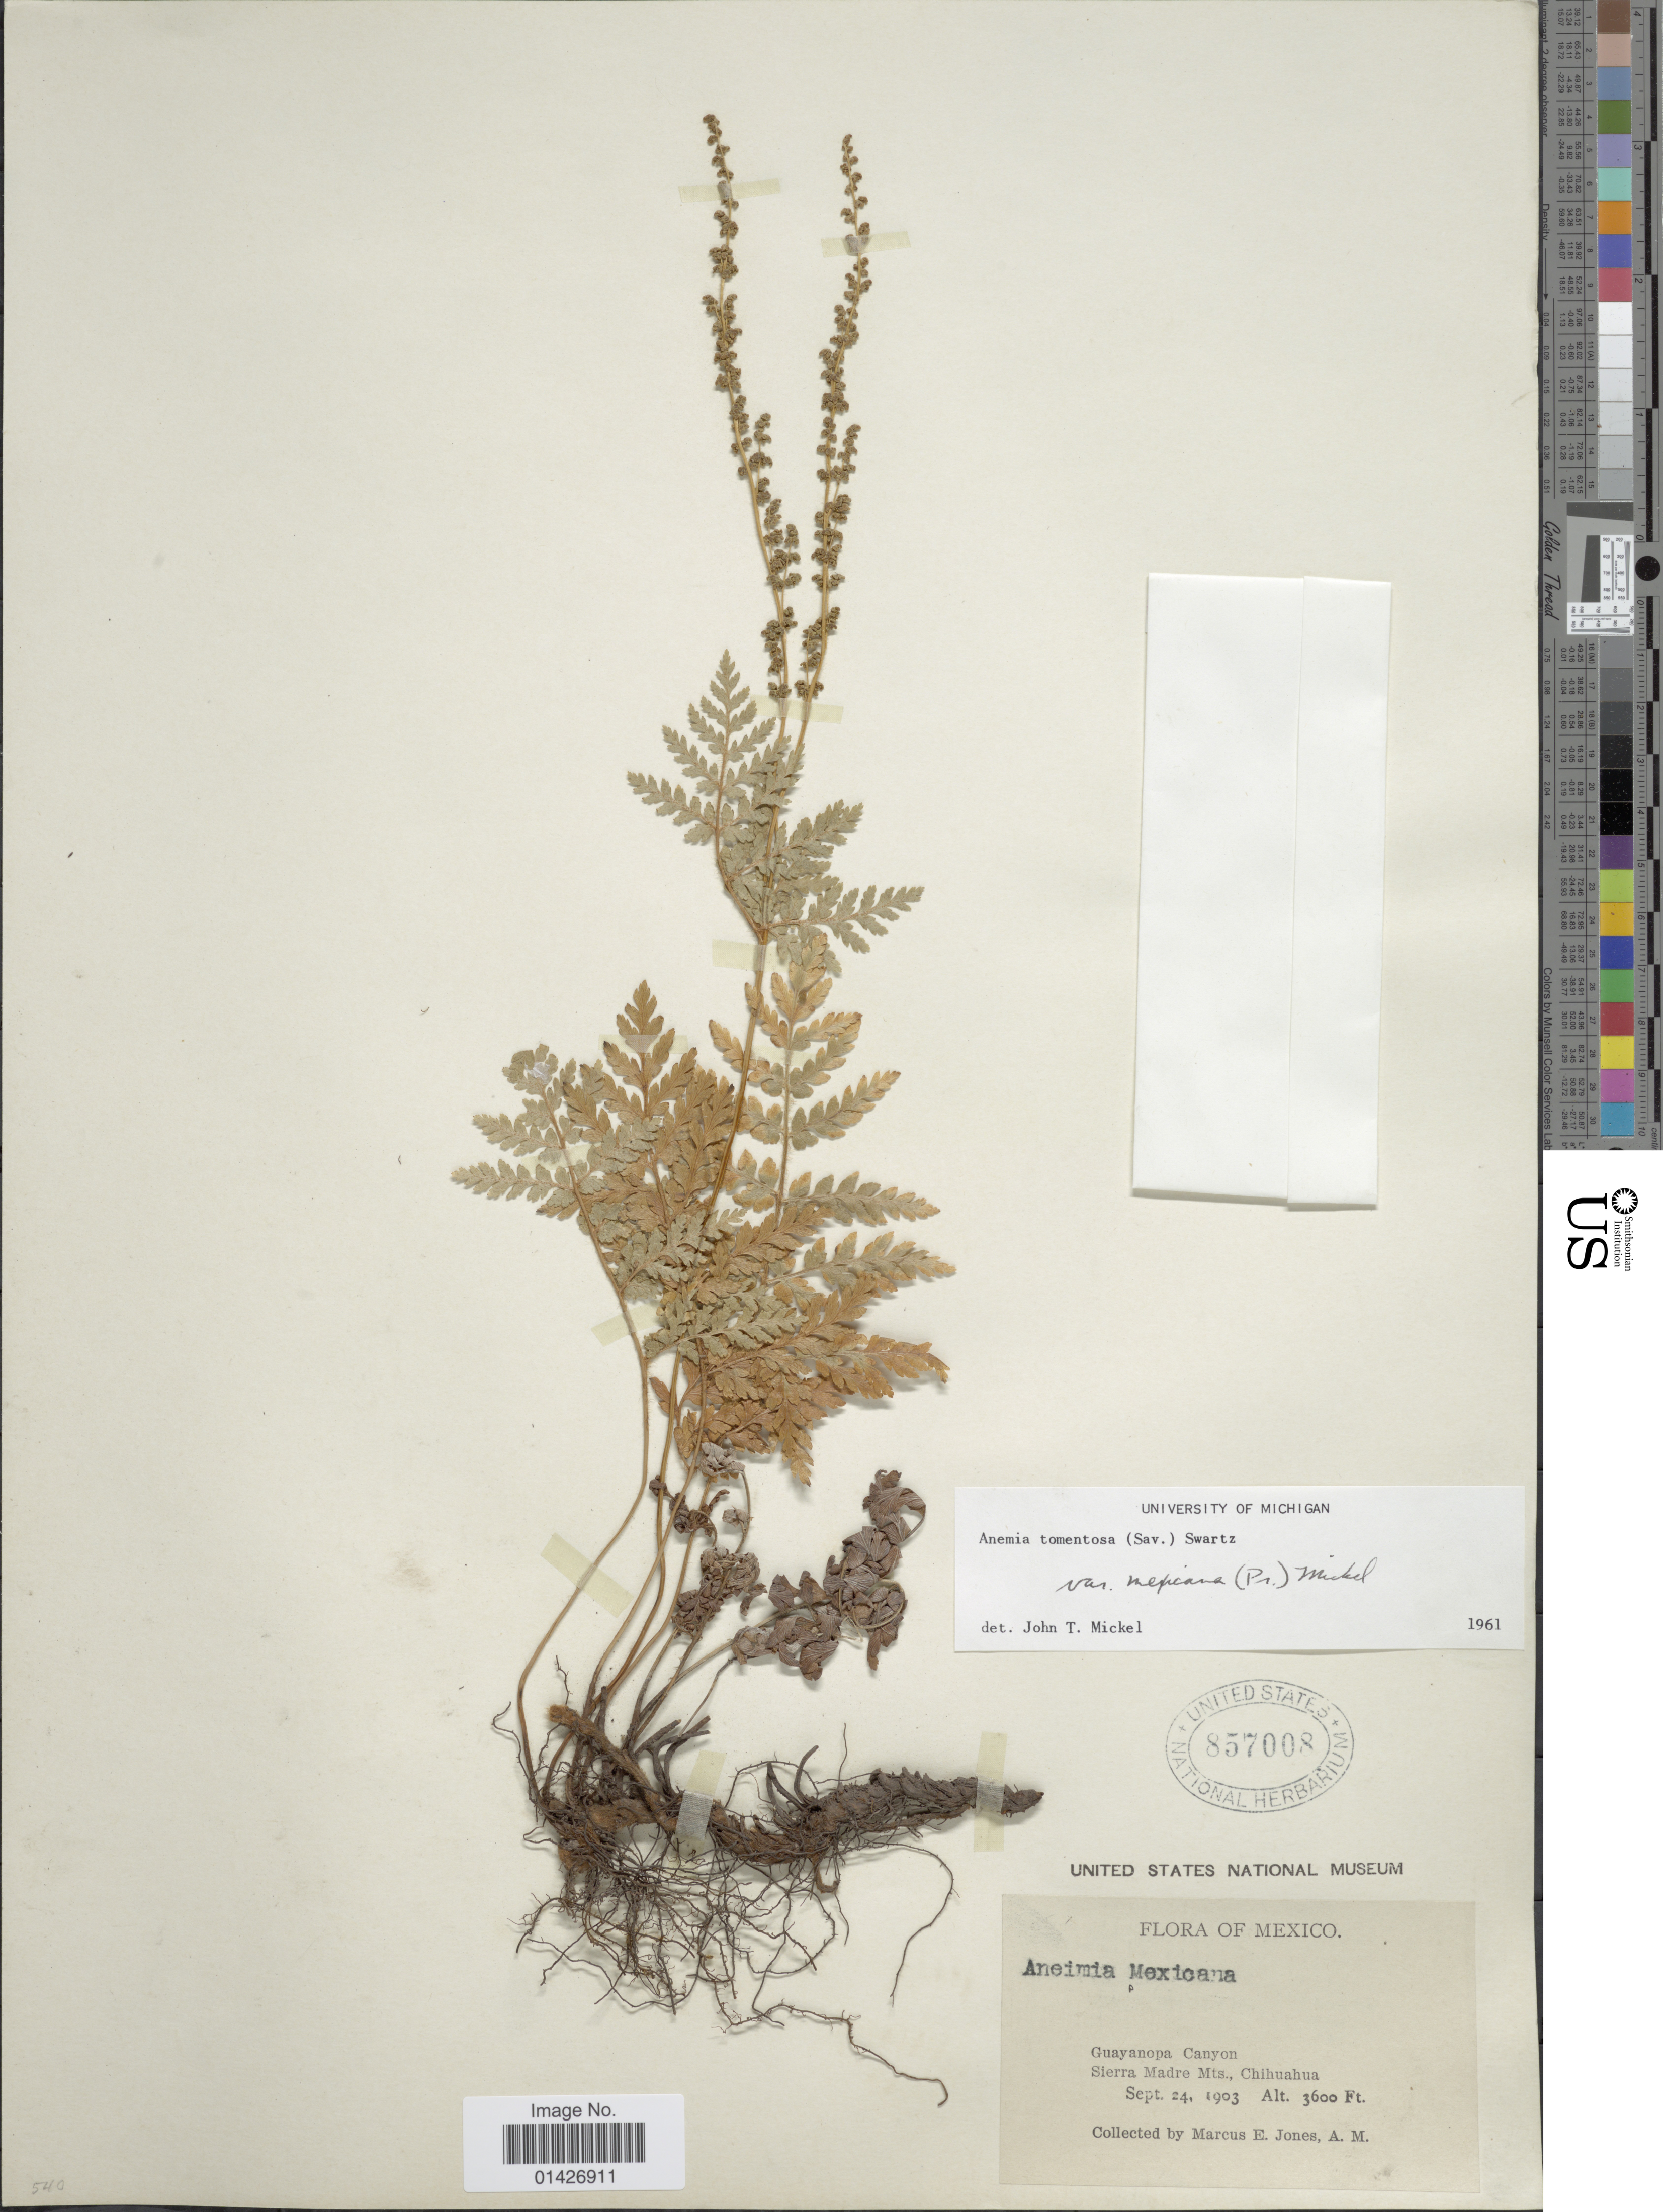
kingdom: Plantae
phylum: Tracheophyta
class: Polypodiopsida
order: Schizaeales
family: Anemiaceae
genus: Anemia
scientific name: Anemia tomentosa var. mexicana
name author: (C. Presl) Mickel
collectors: M. E. Jones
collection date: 1903-09-24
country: Mexico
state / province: Chihuahua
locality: Guayanopa Canyon, Sierra Madre Mts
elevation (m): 1097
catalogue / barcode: US 857008